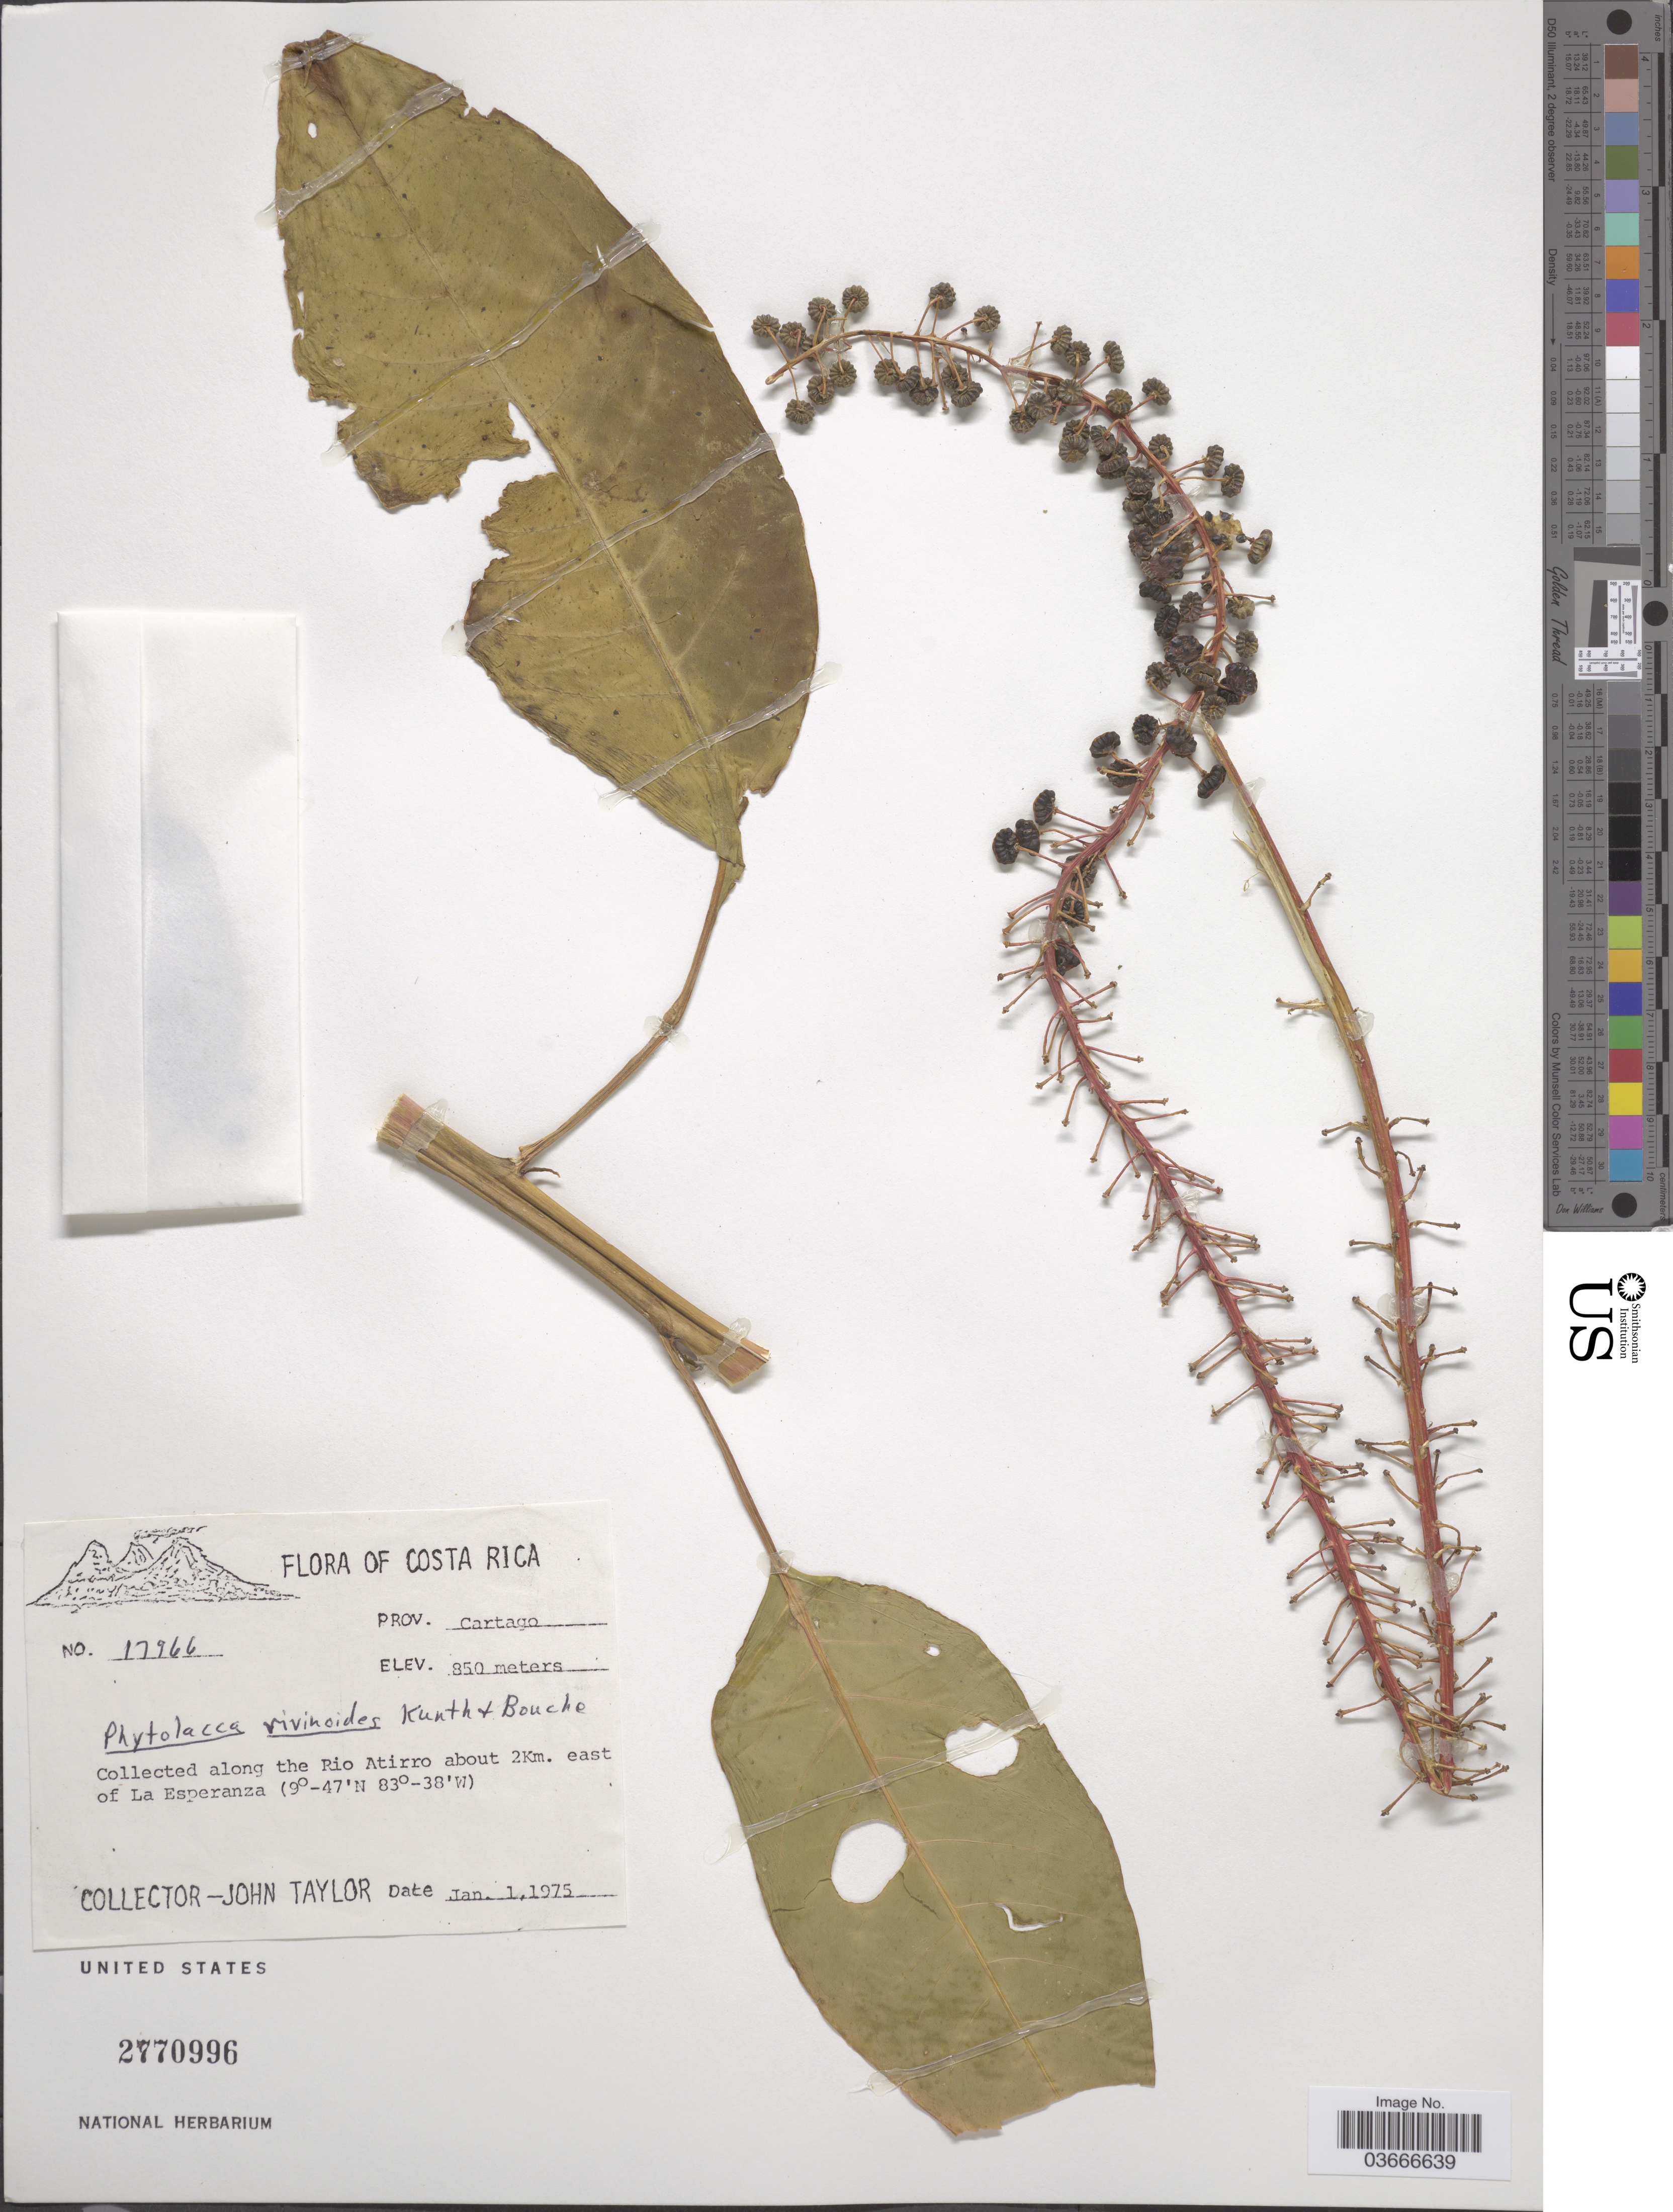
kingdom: Plantae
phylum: Tracheophyta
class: Magnoliopsida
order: Caryophyllales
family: Phytolaccaceae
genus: Phytolacca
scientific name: Phytolacca rivinoides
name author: Kunth & C.D. Bouché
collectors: J. Taylor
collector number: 17966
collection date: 1975-01-01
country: Costa Rica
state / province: Cartago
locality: Along the Rio Atirro about 2Km. east of La Esperanza.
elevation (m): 850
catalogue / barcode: US 2770996